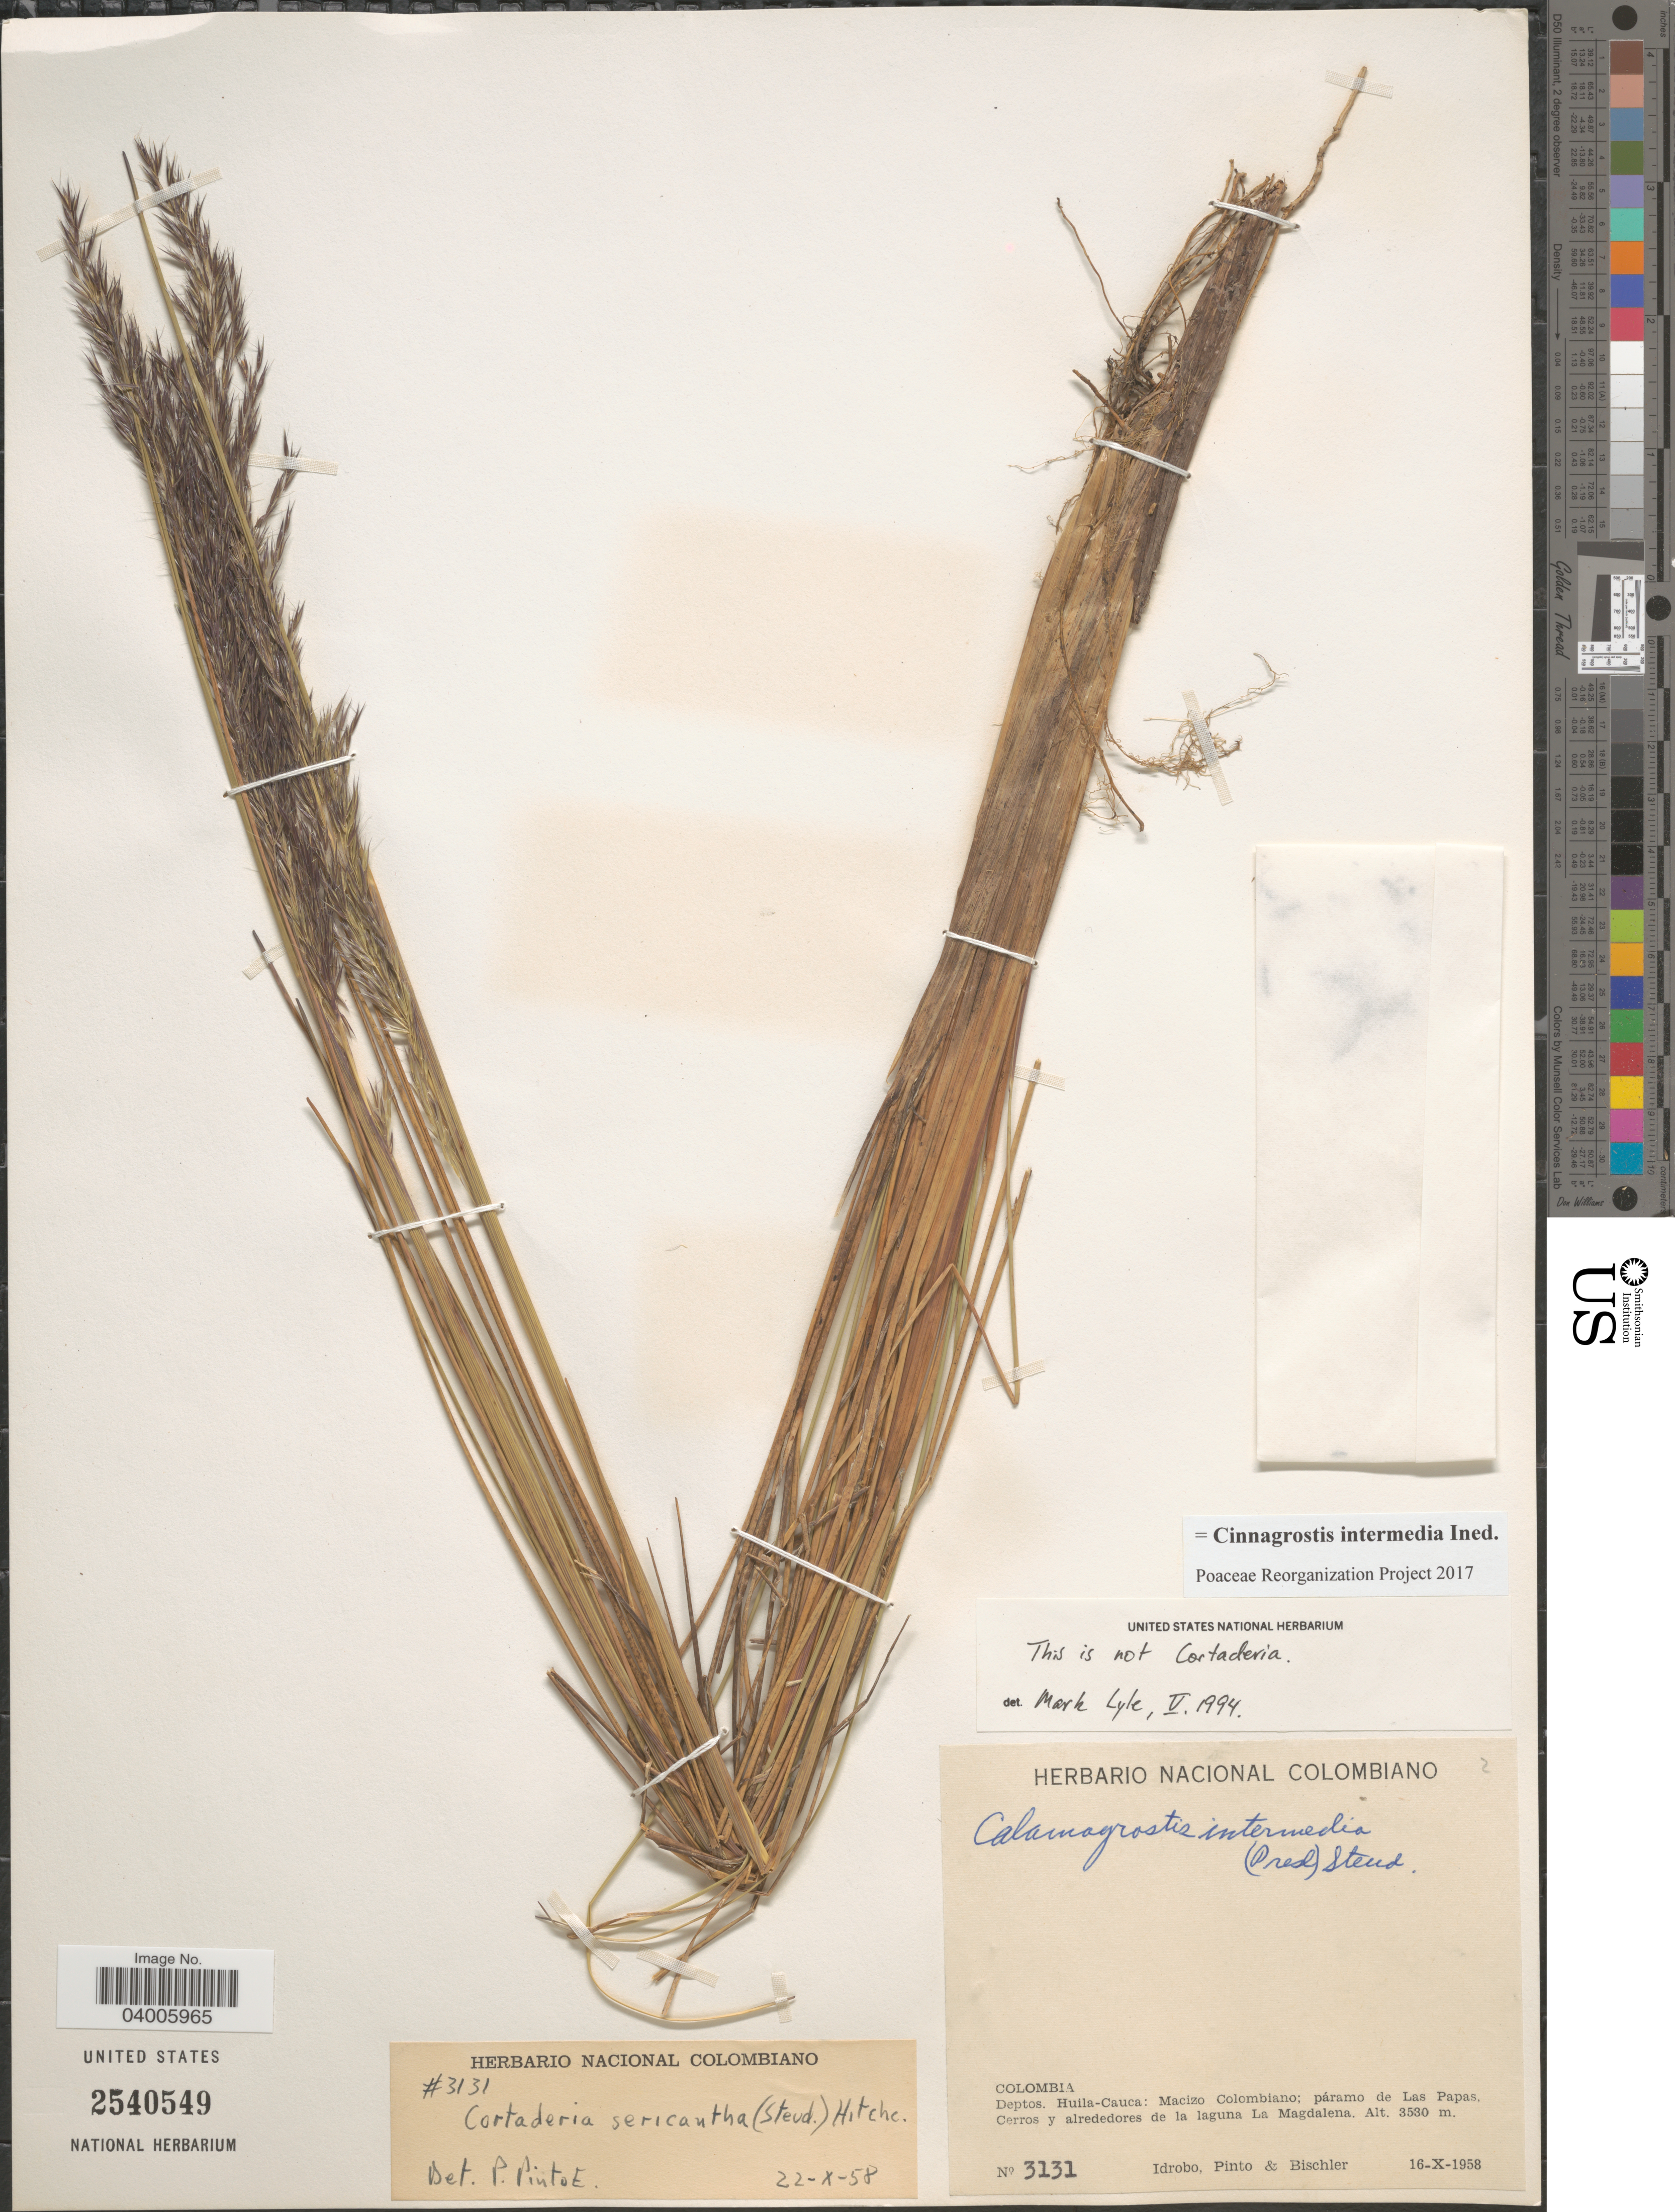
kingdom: Plantae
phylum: Tracheophyta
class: Liliopsida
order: Poales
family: Poaceae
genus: Cinnagrostis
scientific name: Cinnagrostis intermedia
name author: (J. Presl) P.M. Peterson et al.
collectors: -- Idrobo, Pinto, -- & -. Bischler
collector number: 3131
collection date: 1958-10-16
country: Colombia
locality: Deptos. Huila-Cauca: Macizo Colombiano; páramo de Las Papas, Cerros y alrededores de la laguna La Magdalena.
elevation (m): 3530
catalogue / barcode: US 2540549